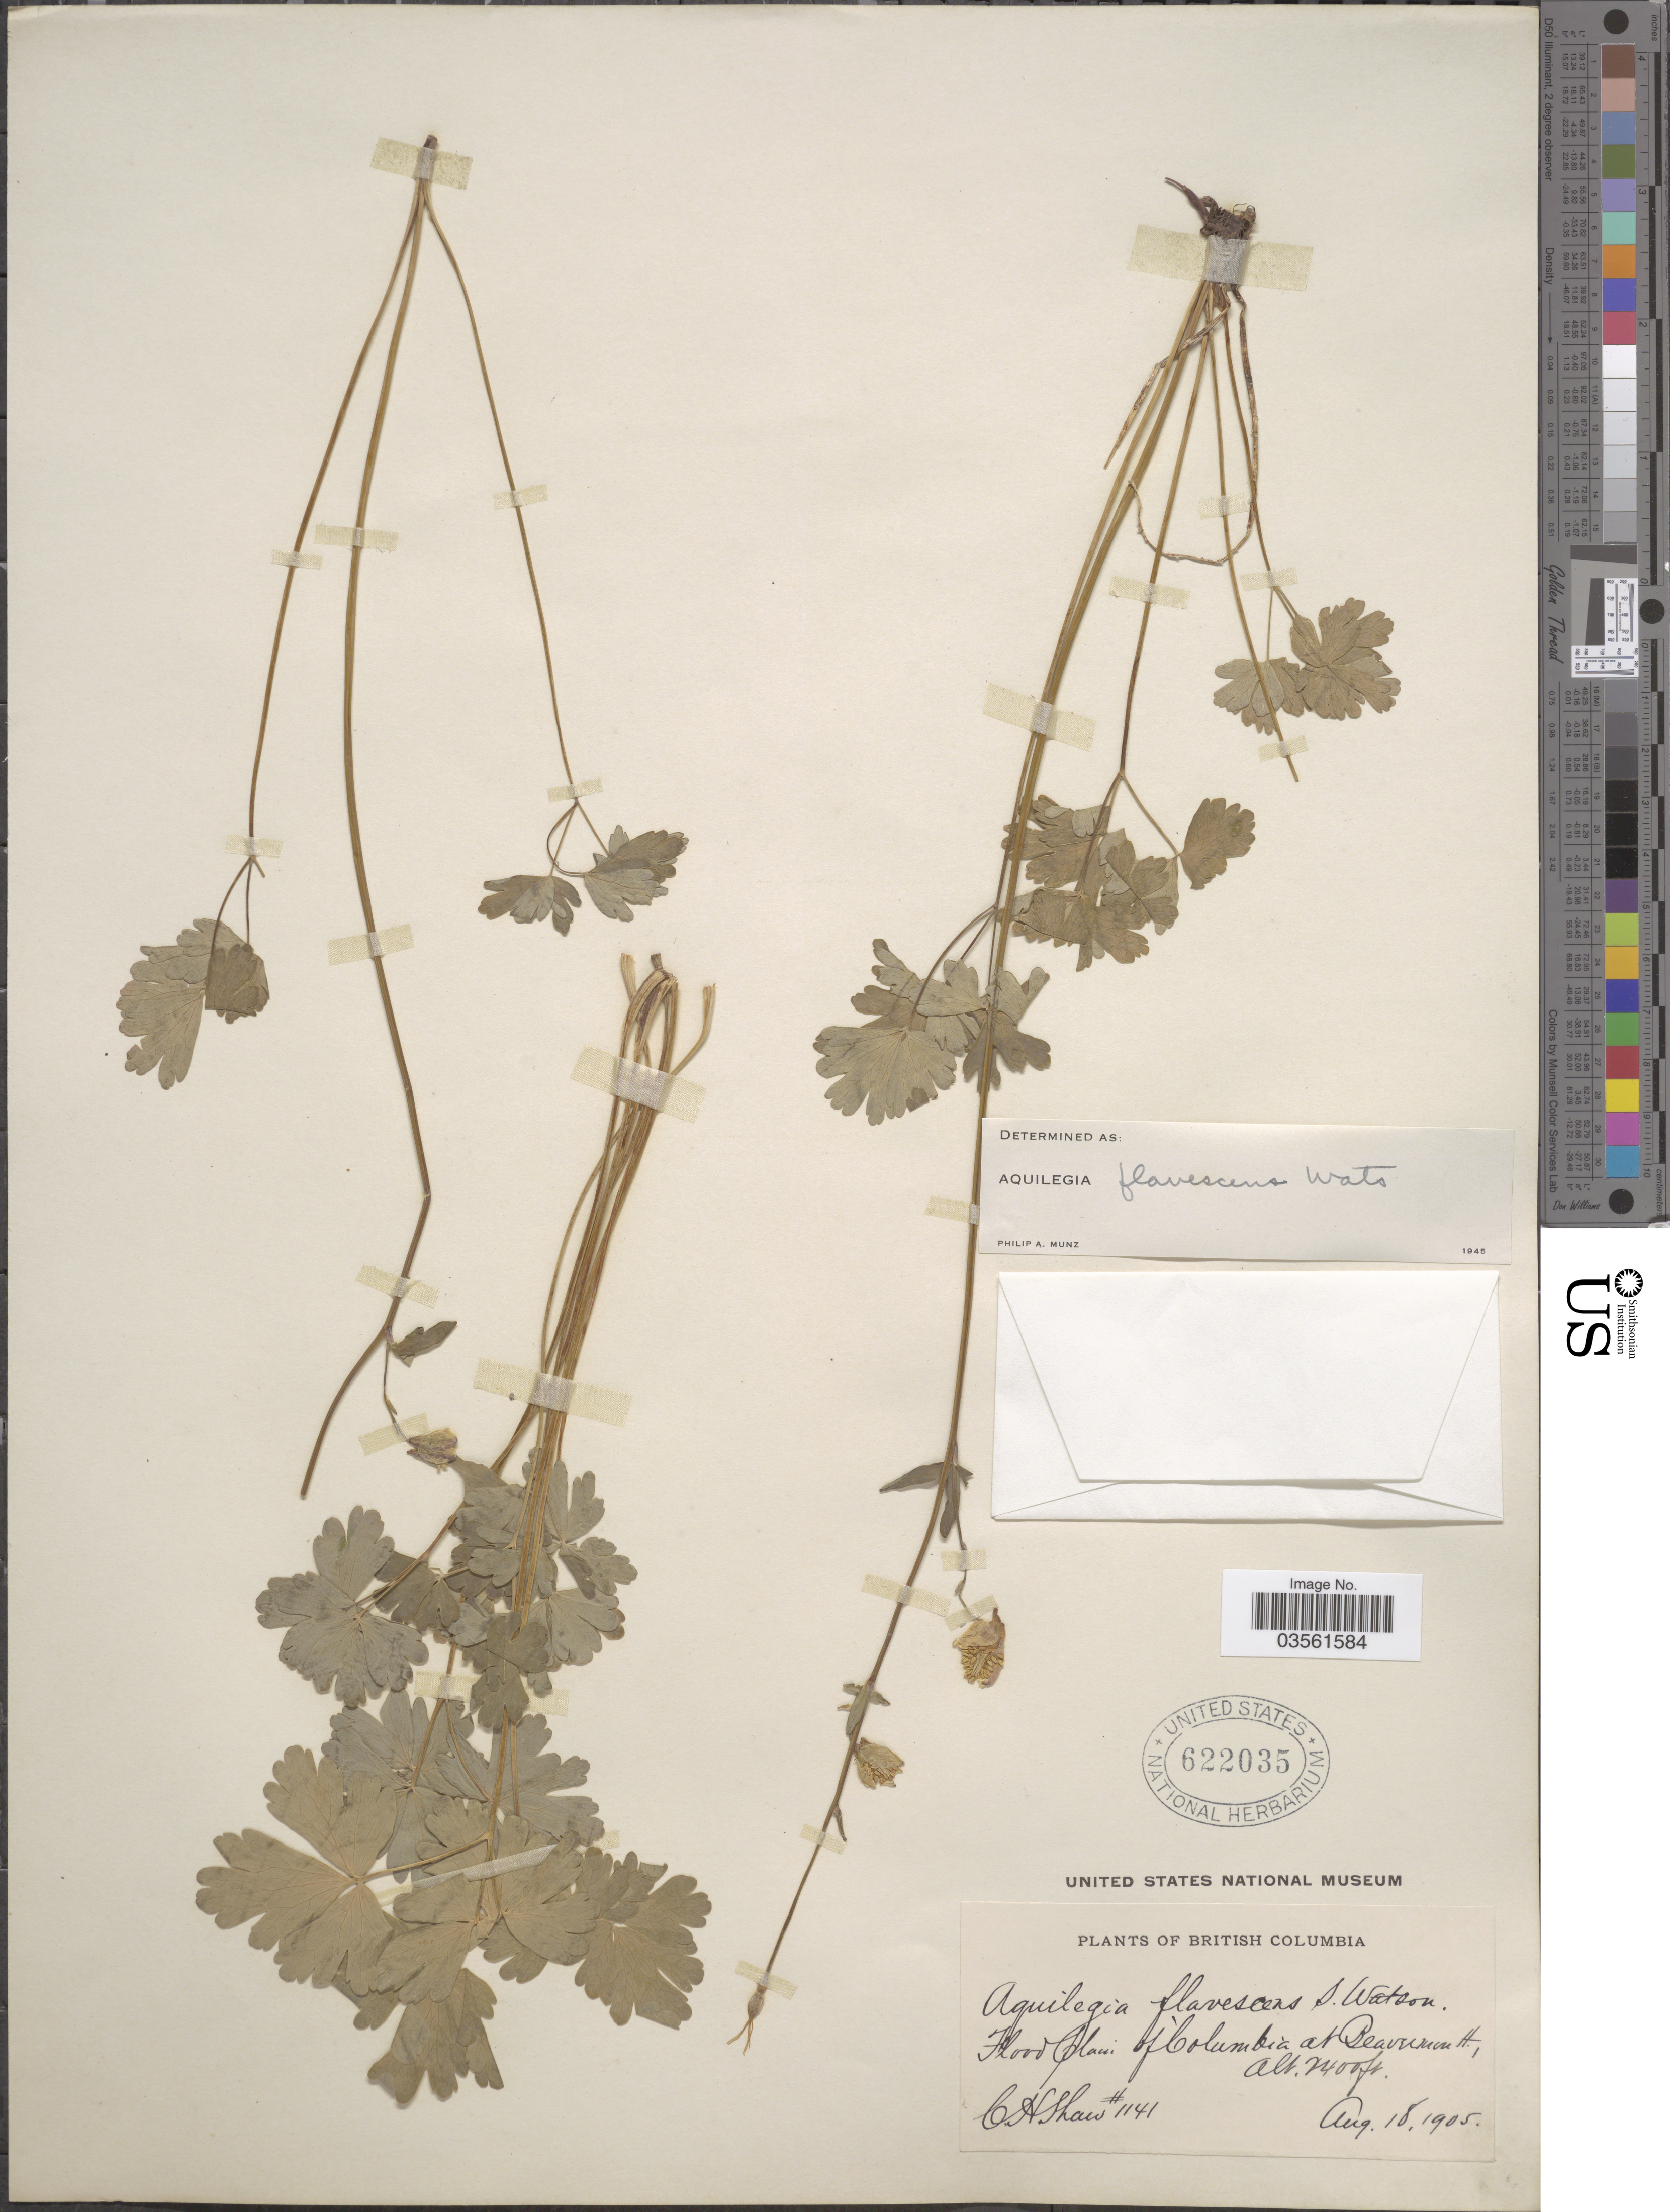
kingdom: Plantae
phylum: Tracheophyta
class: Magnoliopsida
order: Ranunculales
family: Ranunculaceae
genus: Aquilegia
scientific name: Aquilegia flavescens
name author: S. Watson in C. King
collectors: C. H. Shaw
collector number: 1141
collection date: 1905-08-18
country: Canada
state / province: British Columbia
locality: Flood plain of Columbia at Beavermouth.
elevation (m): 732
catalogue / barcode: US 622035